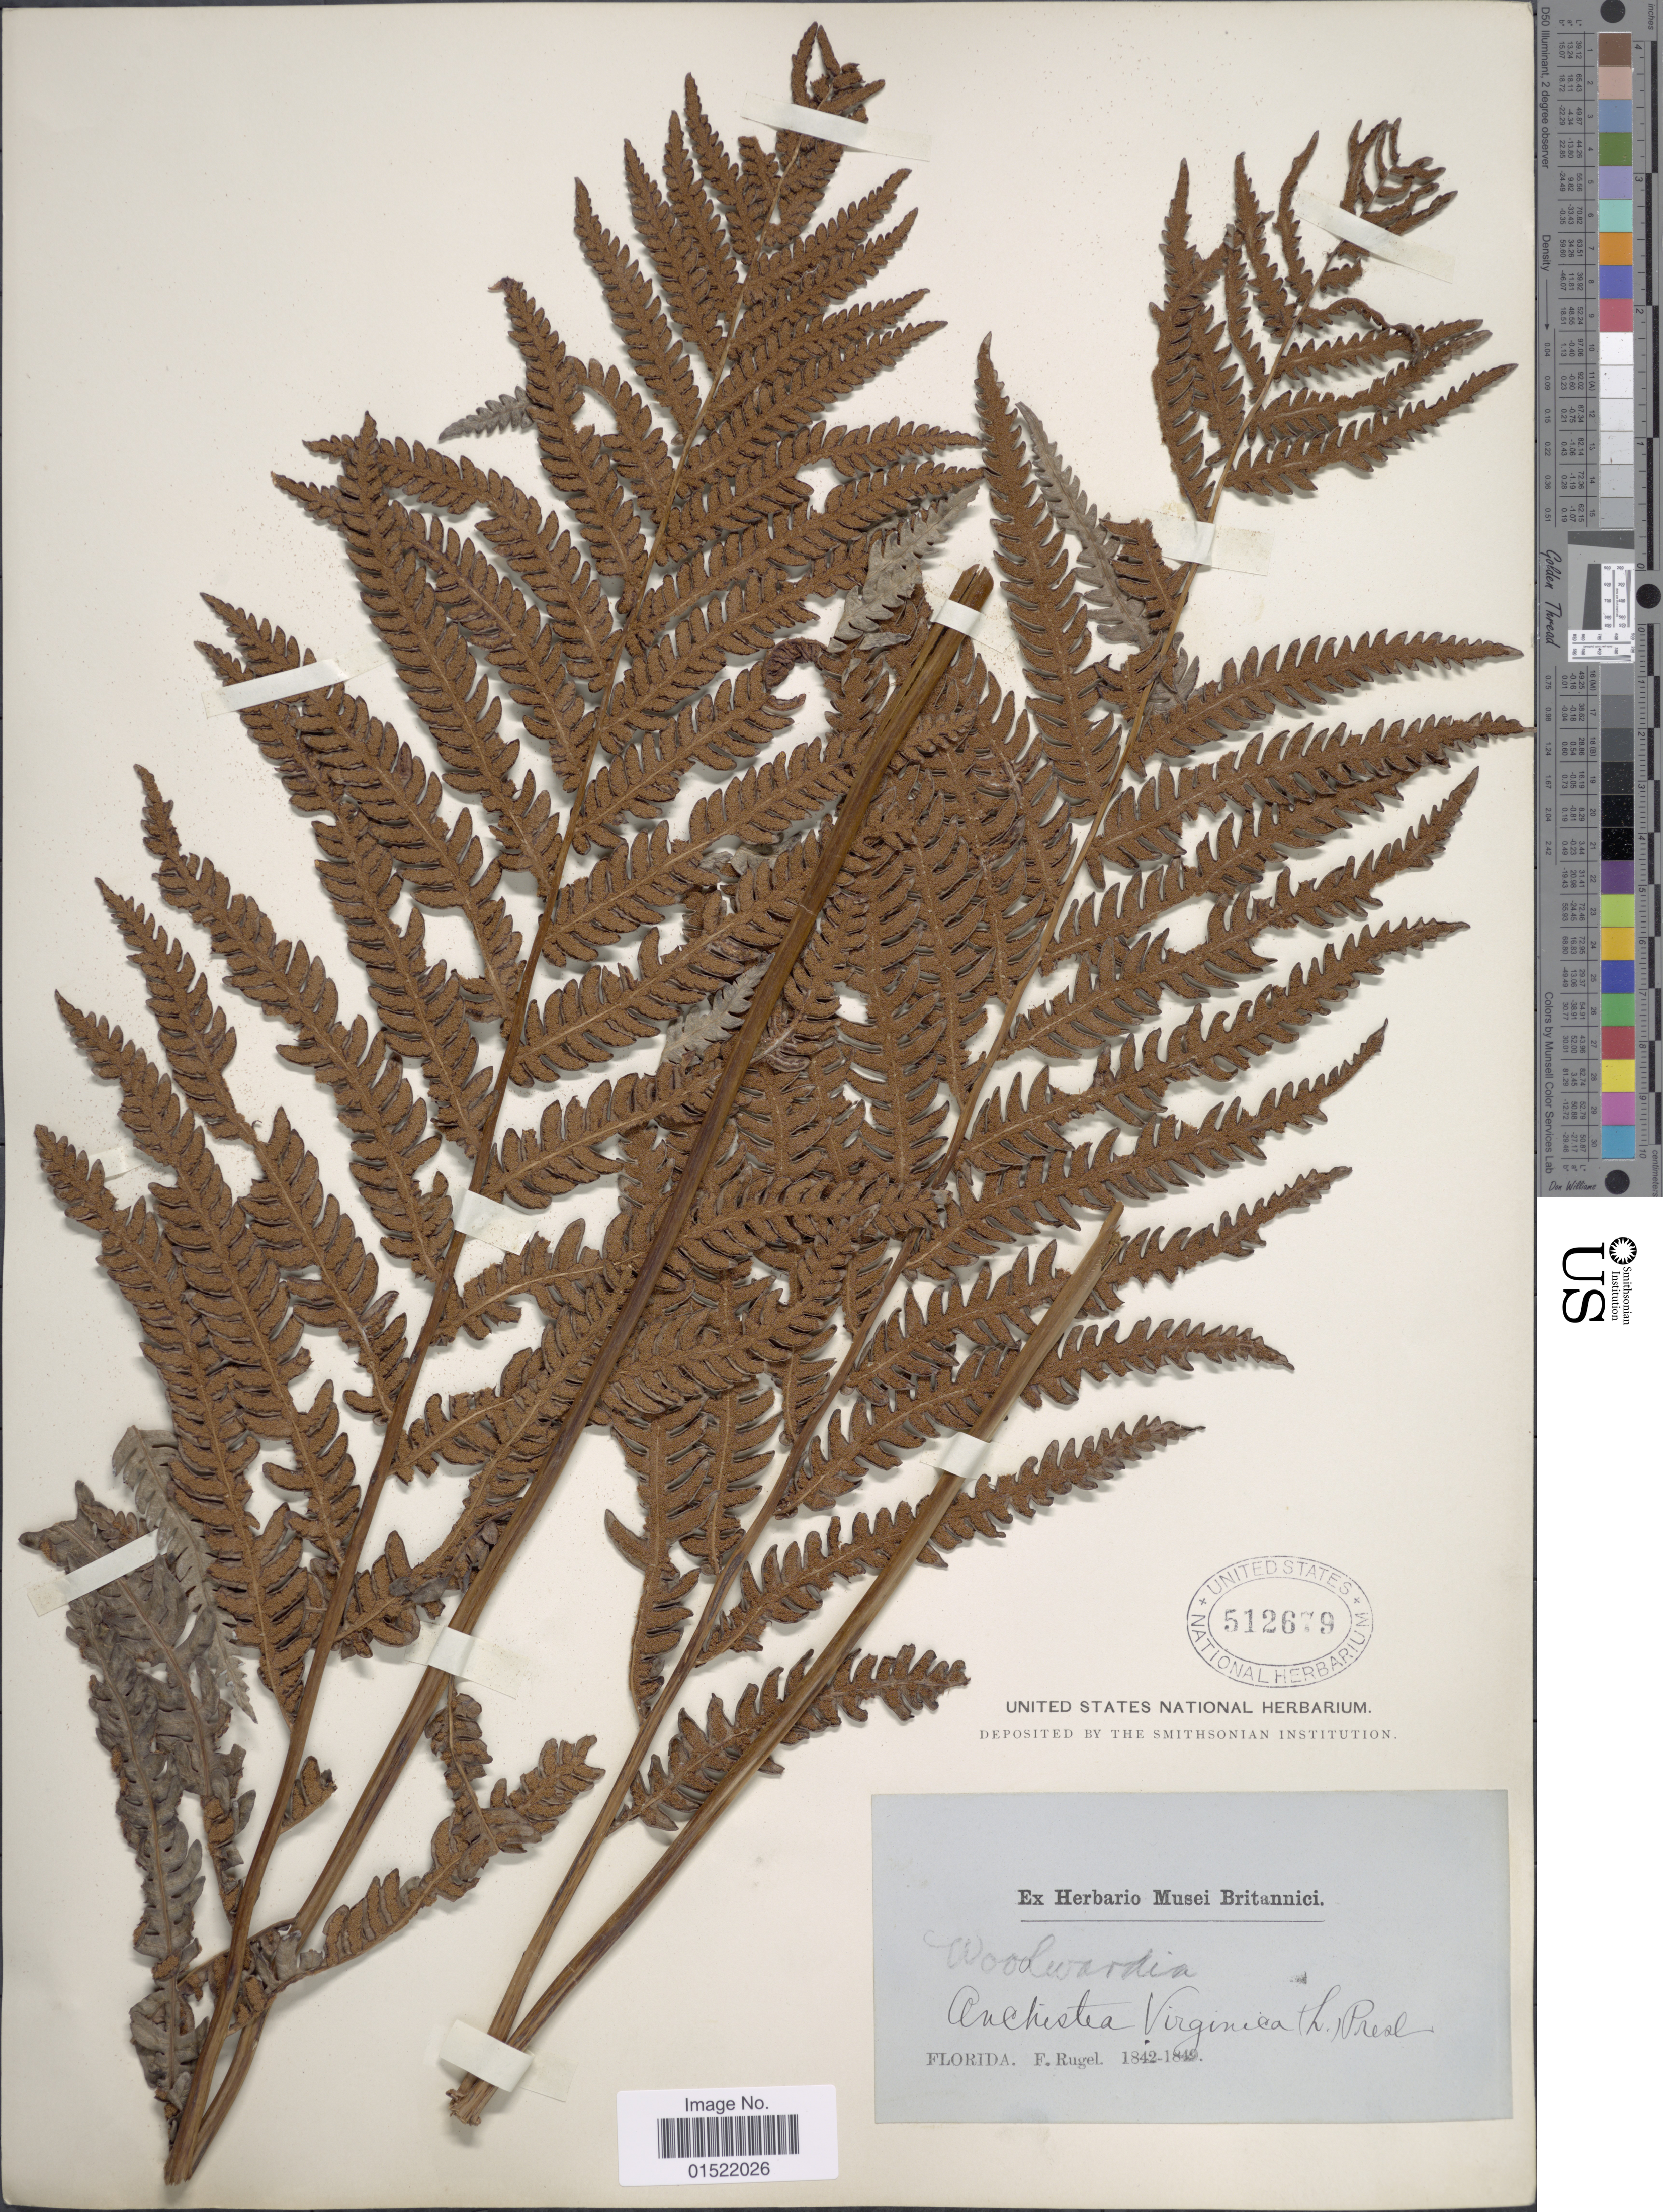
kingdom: Plantae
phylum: Tracheophyta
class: Polypodiopsida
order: Polypodiales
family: Blechnaceae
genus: Woodwardia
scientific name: Woodwardia virginica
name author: (L.) R.M. Sm.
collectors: F. Rugel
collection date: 1842/1849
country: United States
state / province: Florida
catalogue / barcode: US 512679